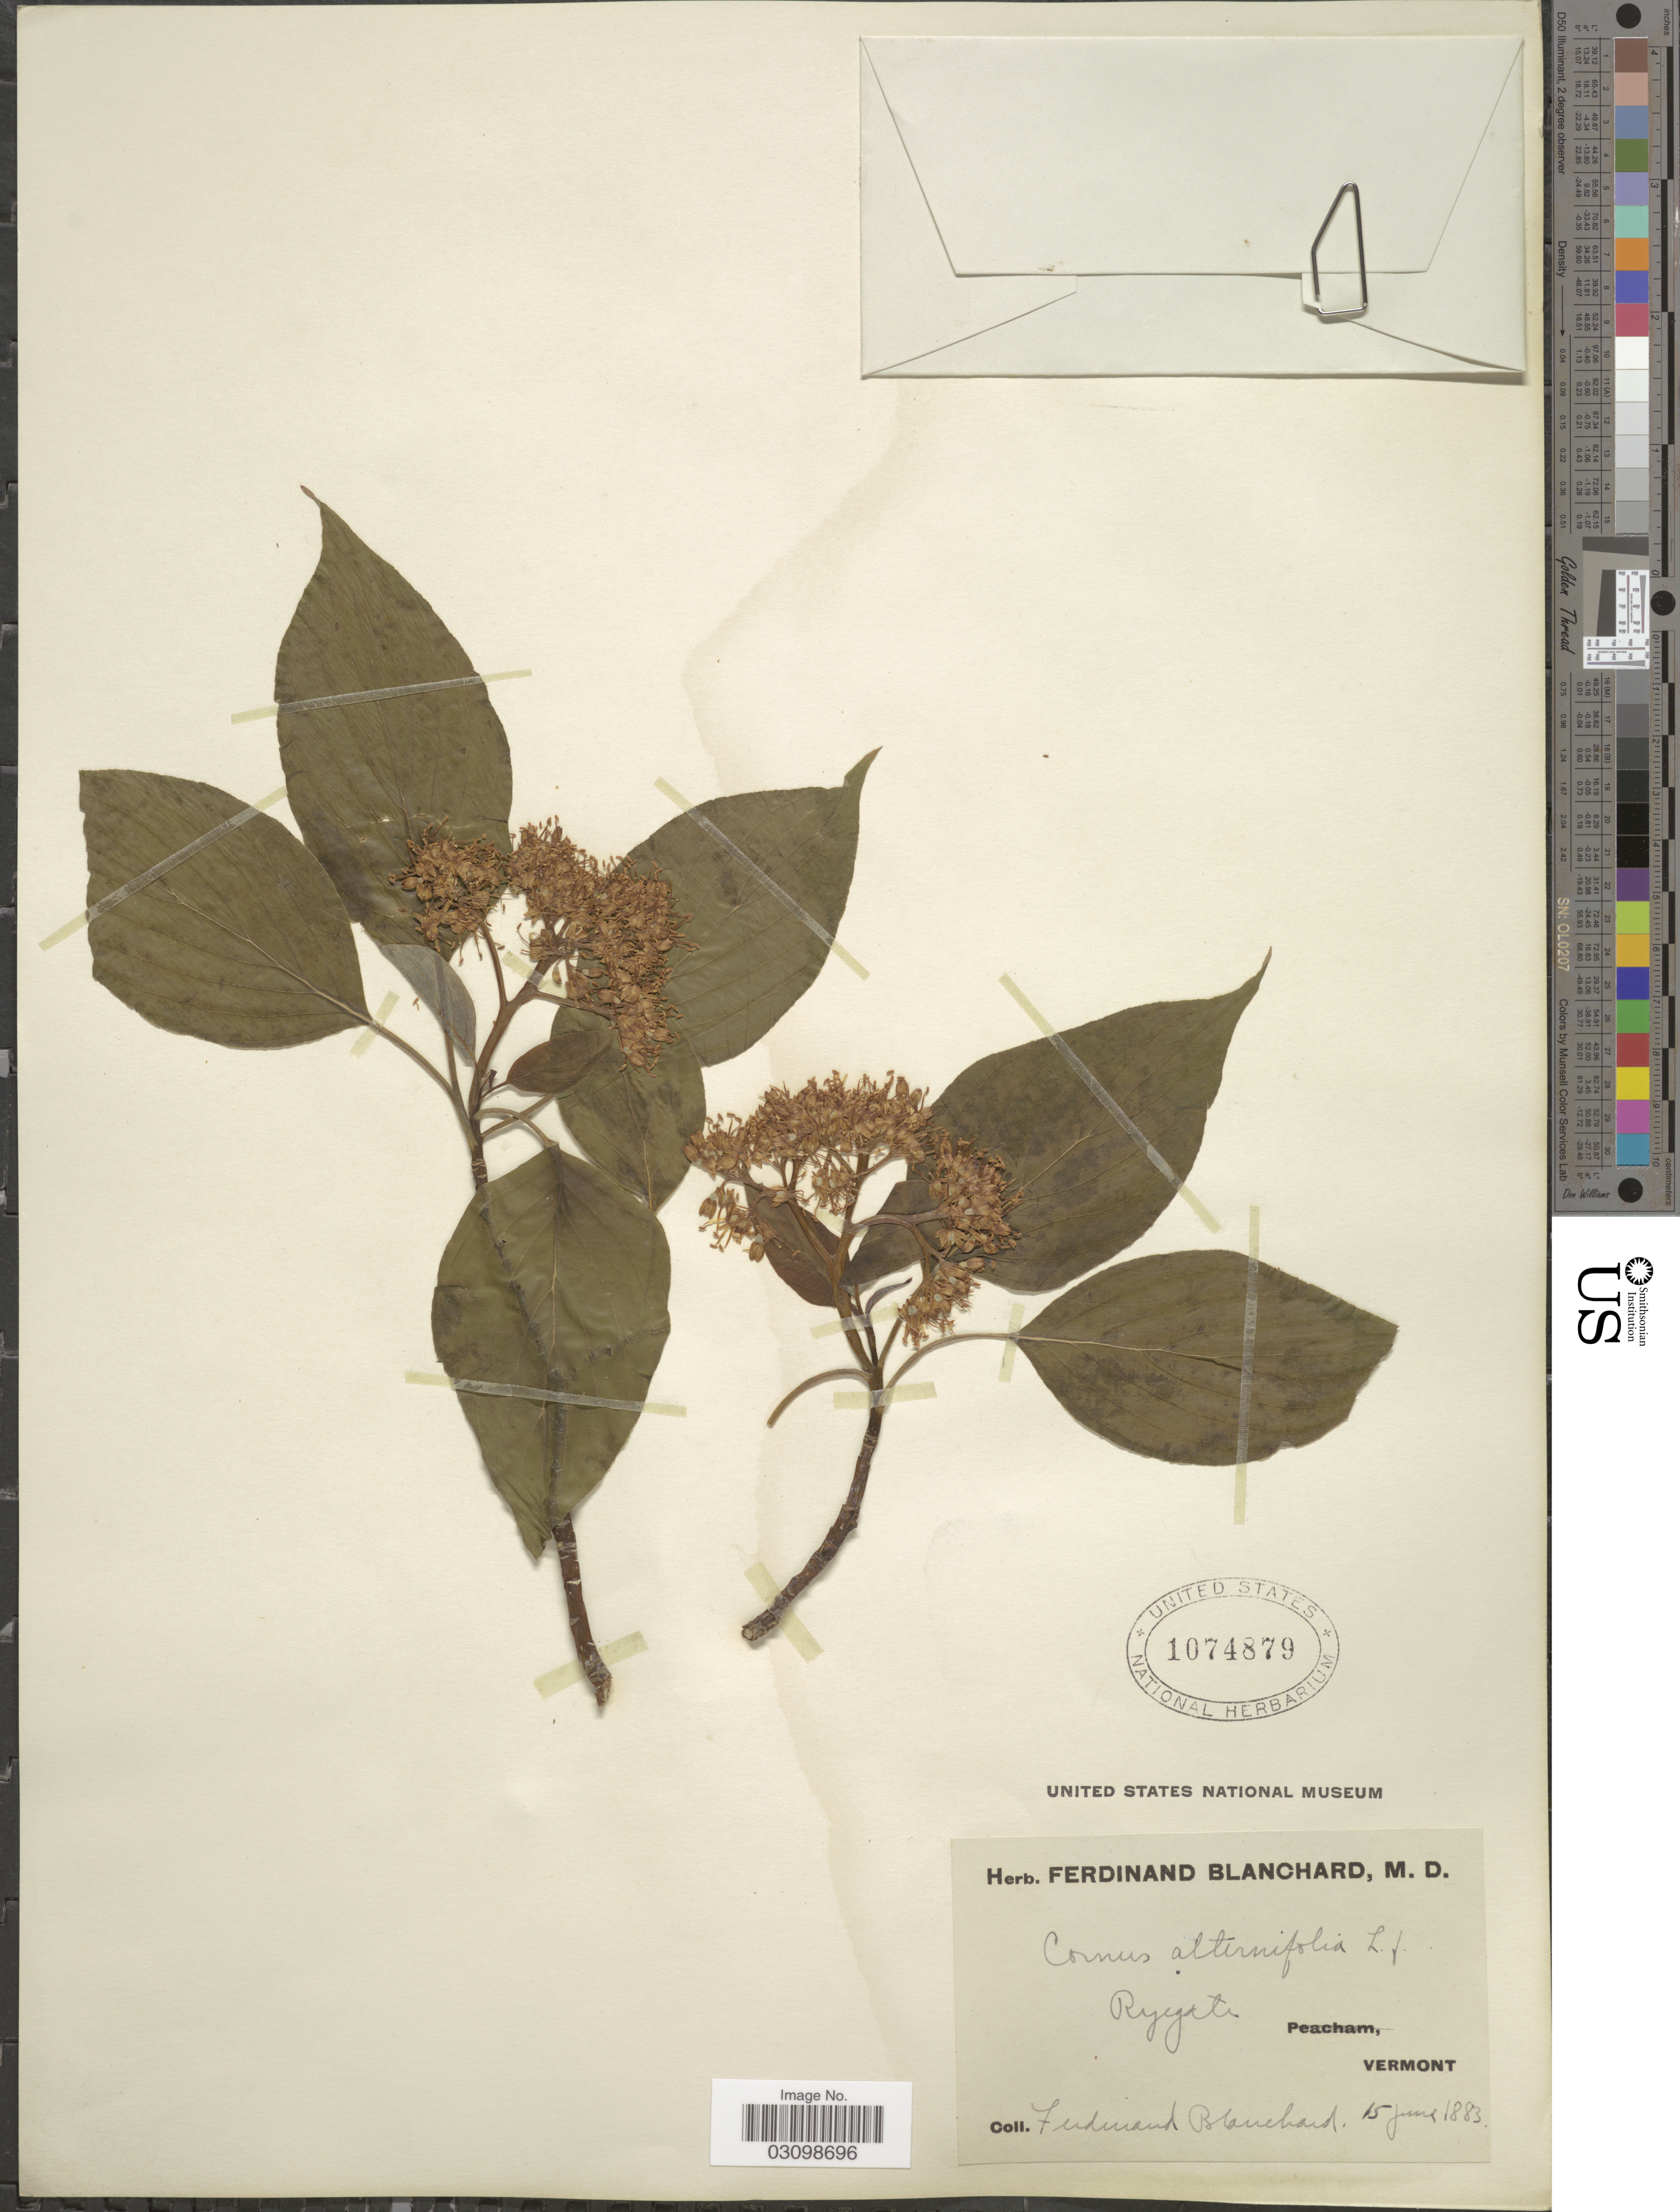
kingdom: Plantae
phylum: Tracheophyta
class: Magnoliopsida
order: Cornales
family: Cornaceae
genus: Cornus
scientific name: Cornus alternifolia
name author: L.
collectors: F. Blanchard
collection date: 1883-06-15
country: United States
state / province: Vermont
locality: Ryegate.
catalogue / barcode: US 1074879